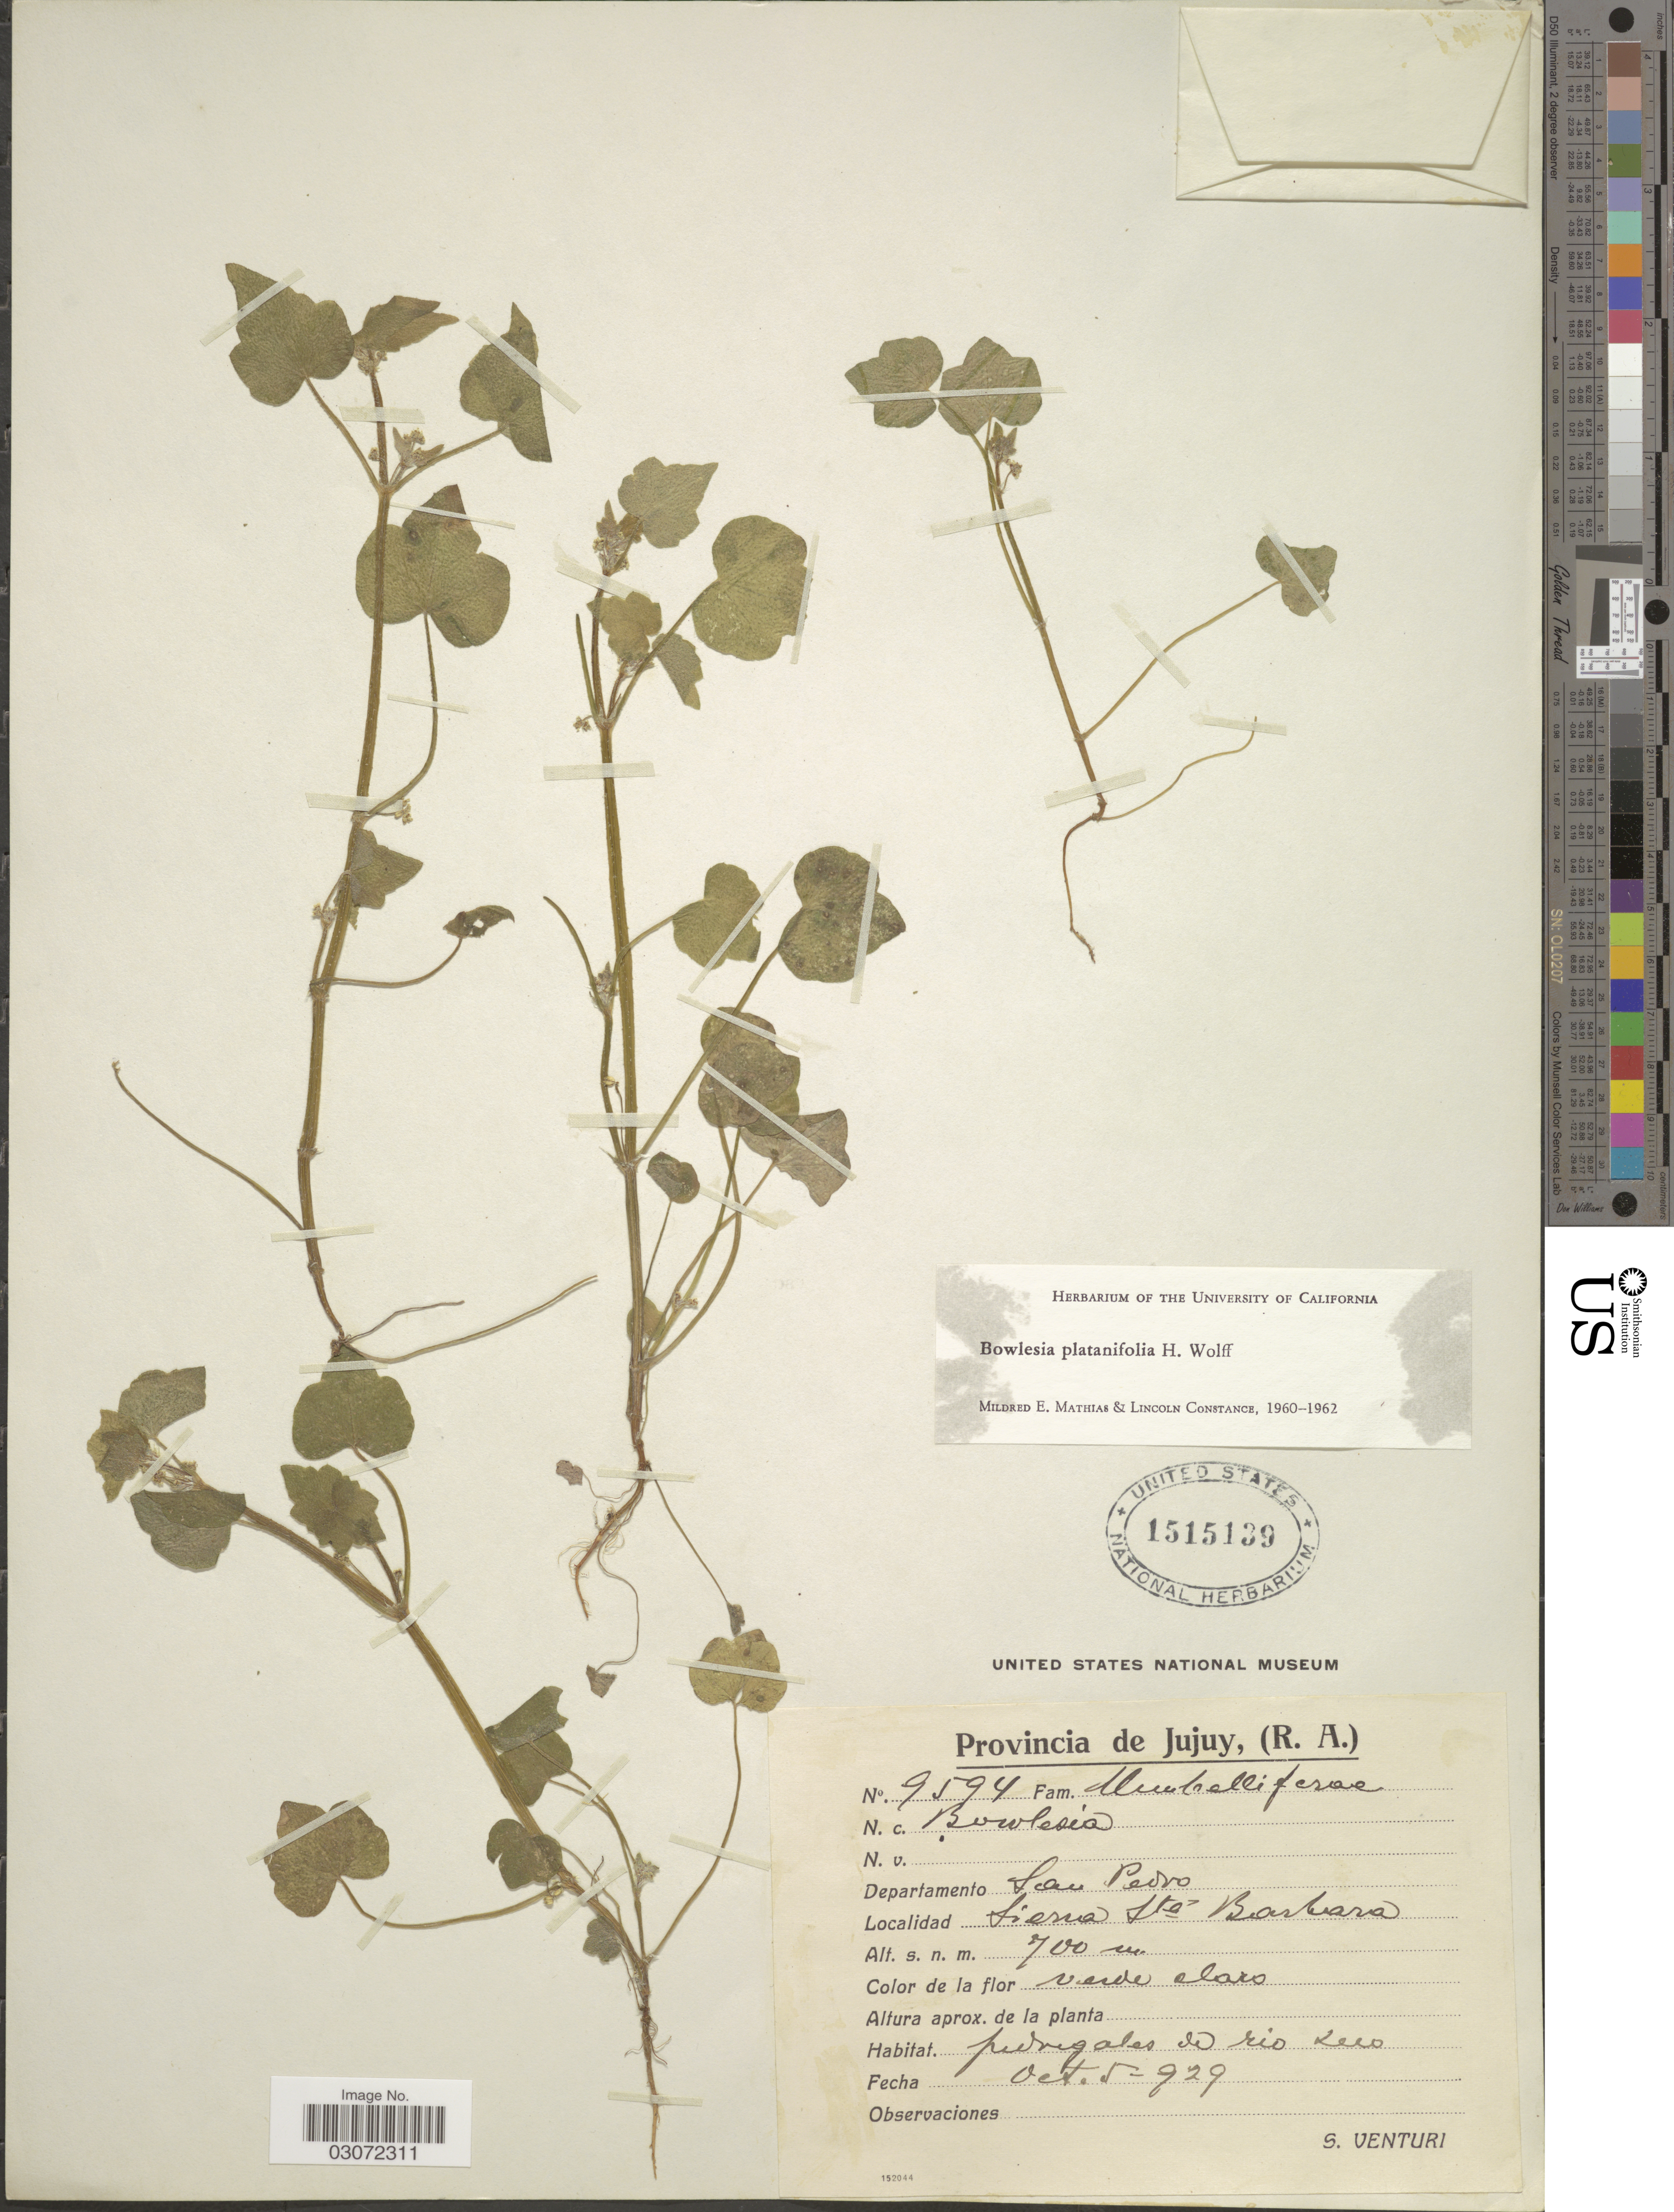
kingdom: Plantae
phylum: Tracheophyta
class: Magnoliopsida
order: Apiales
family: Apiaceae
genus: Bowlesia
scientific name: Bowlesia platanifolia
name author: H. Wolff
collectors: S. Venturi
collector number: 9594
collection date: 1929-10-05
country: Argentina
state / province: Jujuy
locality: Departamento San Pedro. Sierra Sta. Barbara. Pedregales de rio seco.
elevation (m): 700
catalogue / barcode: US 1515139